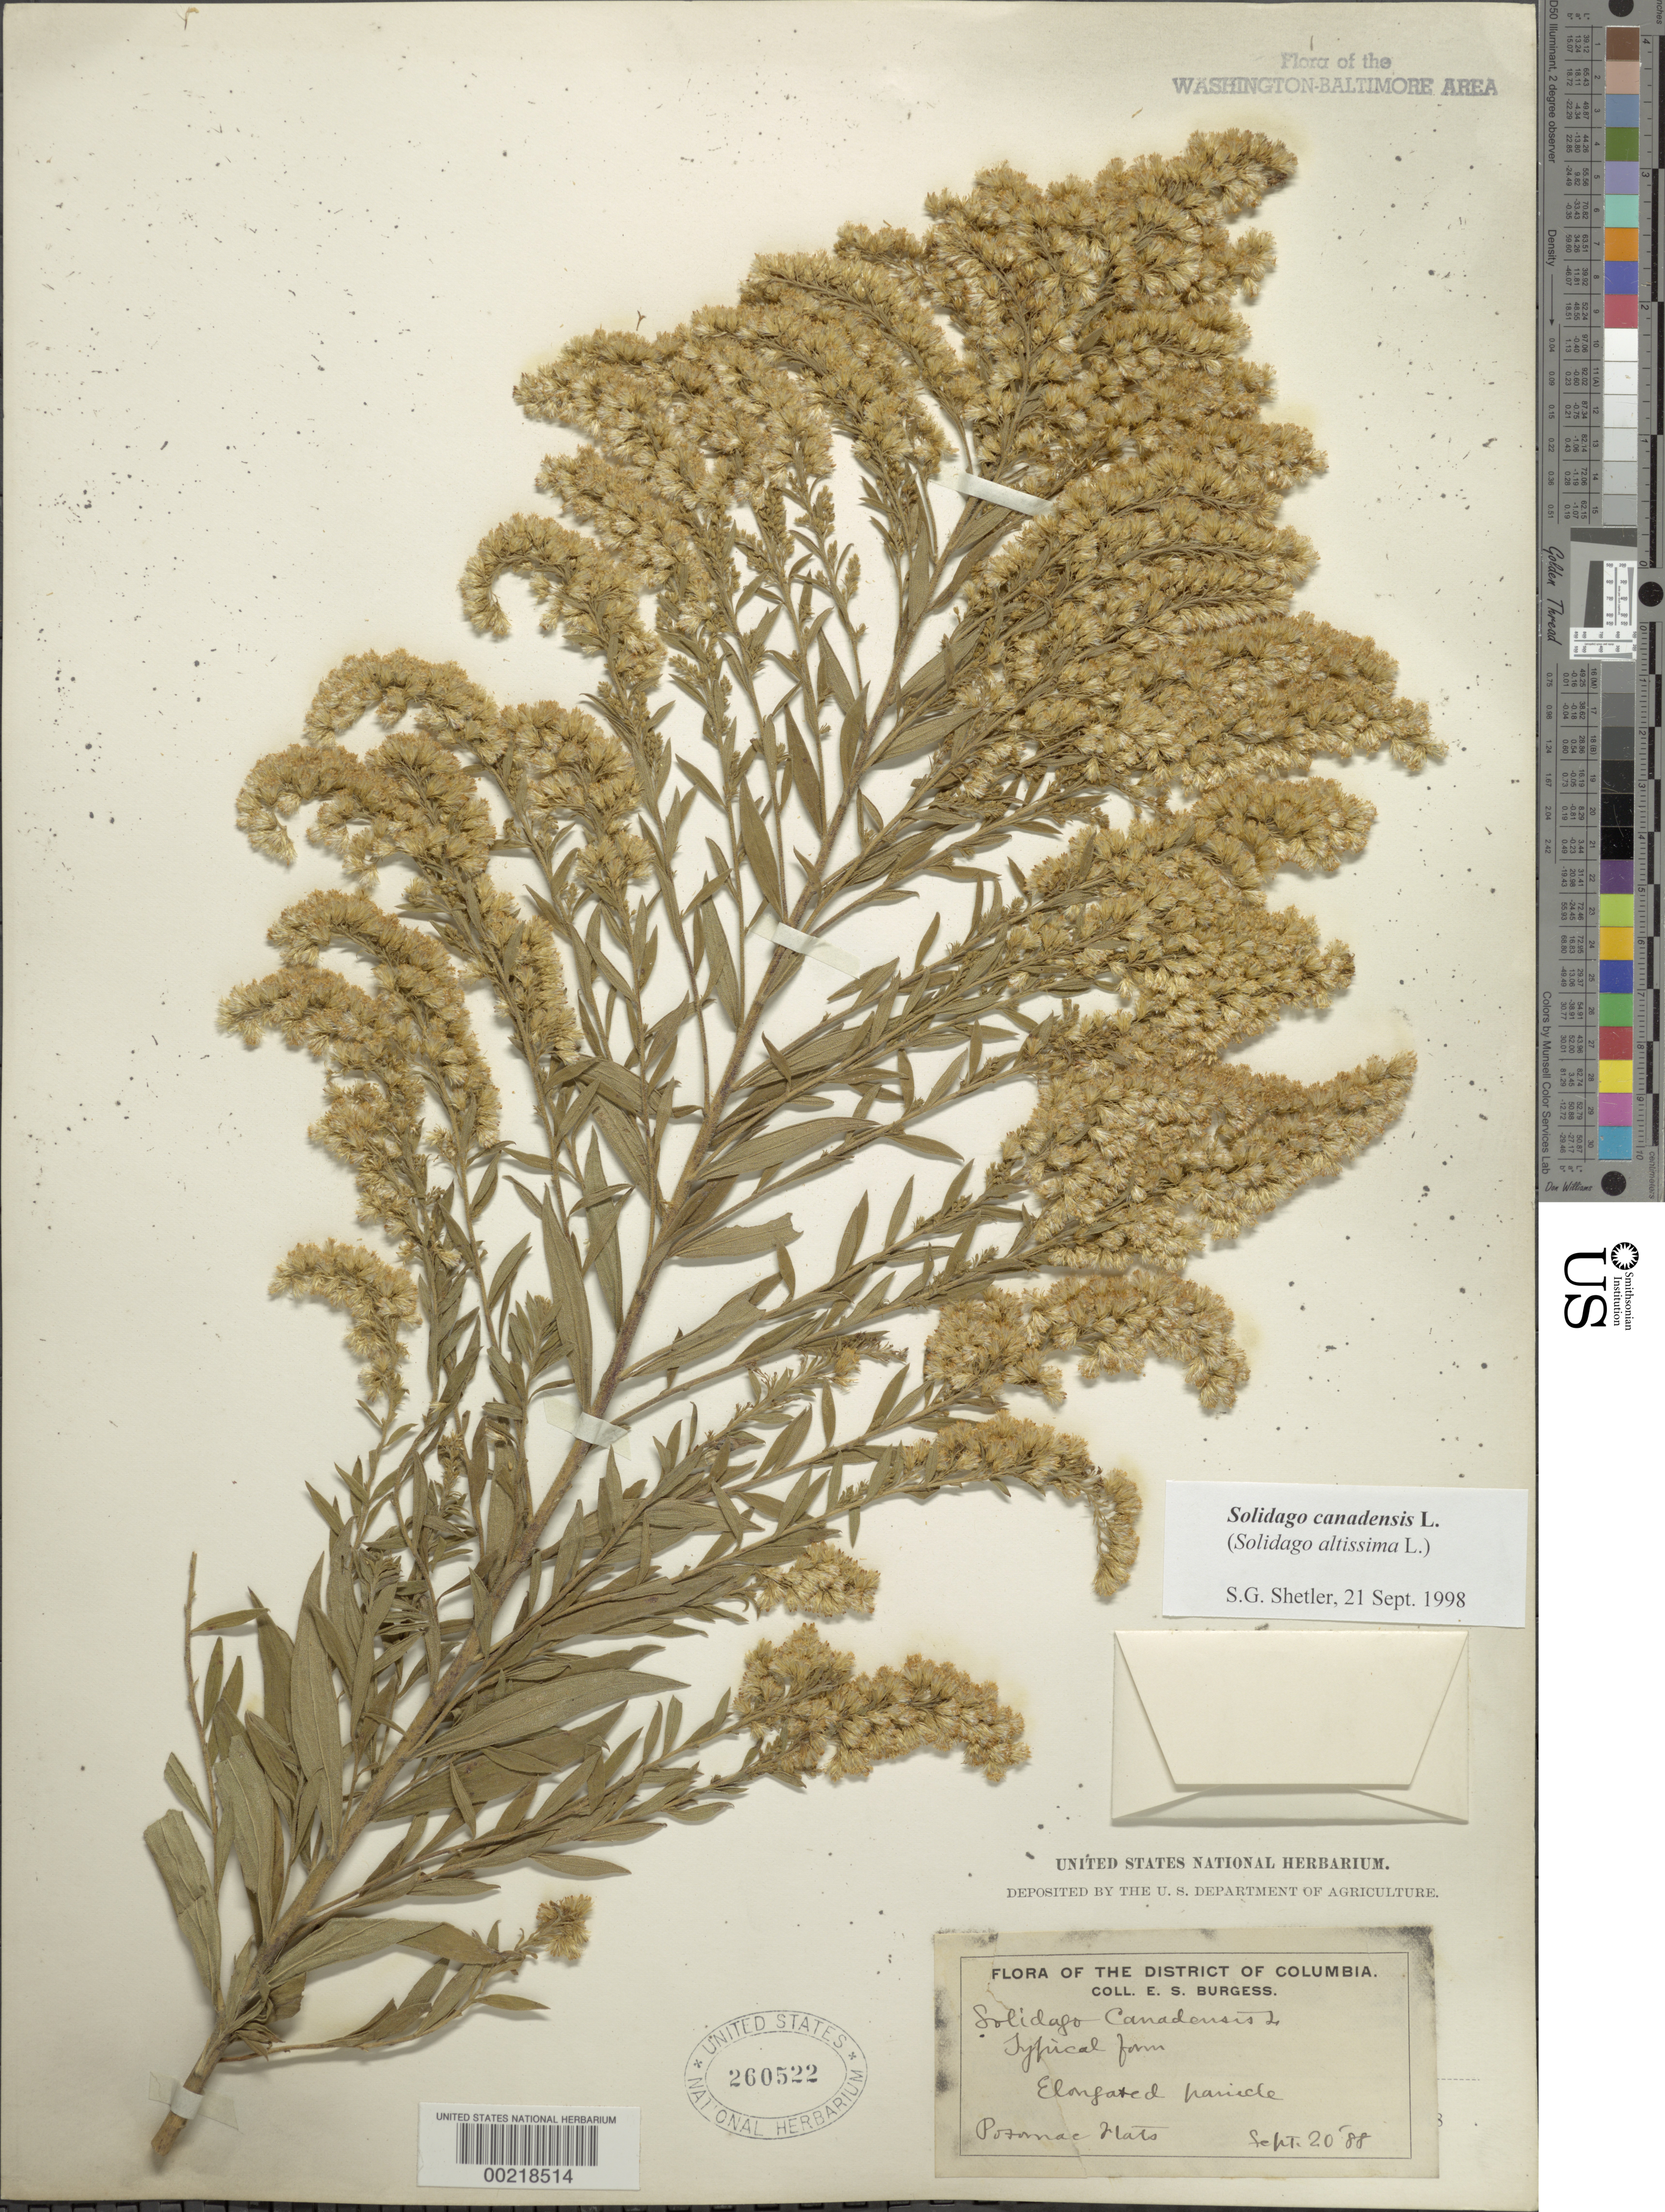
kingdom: Plantae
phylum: Tracheophyta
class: Magnoliopsida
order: Asterales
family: Asteraceae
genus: Solidago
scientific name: Solidago canadensis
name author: L.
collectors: E. Burgess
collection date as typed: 20 Sep 1888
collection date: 1888-09-20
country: United States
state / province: District of Columbia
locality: Potomac flats C. & O. Canal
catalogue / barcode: US 260522